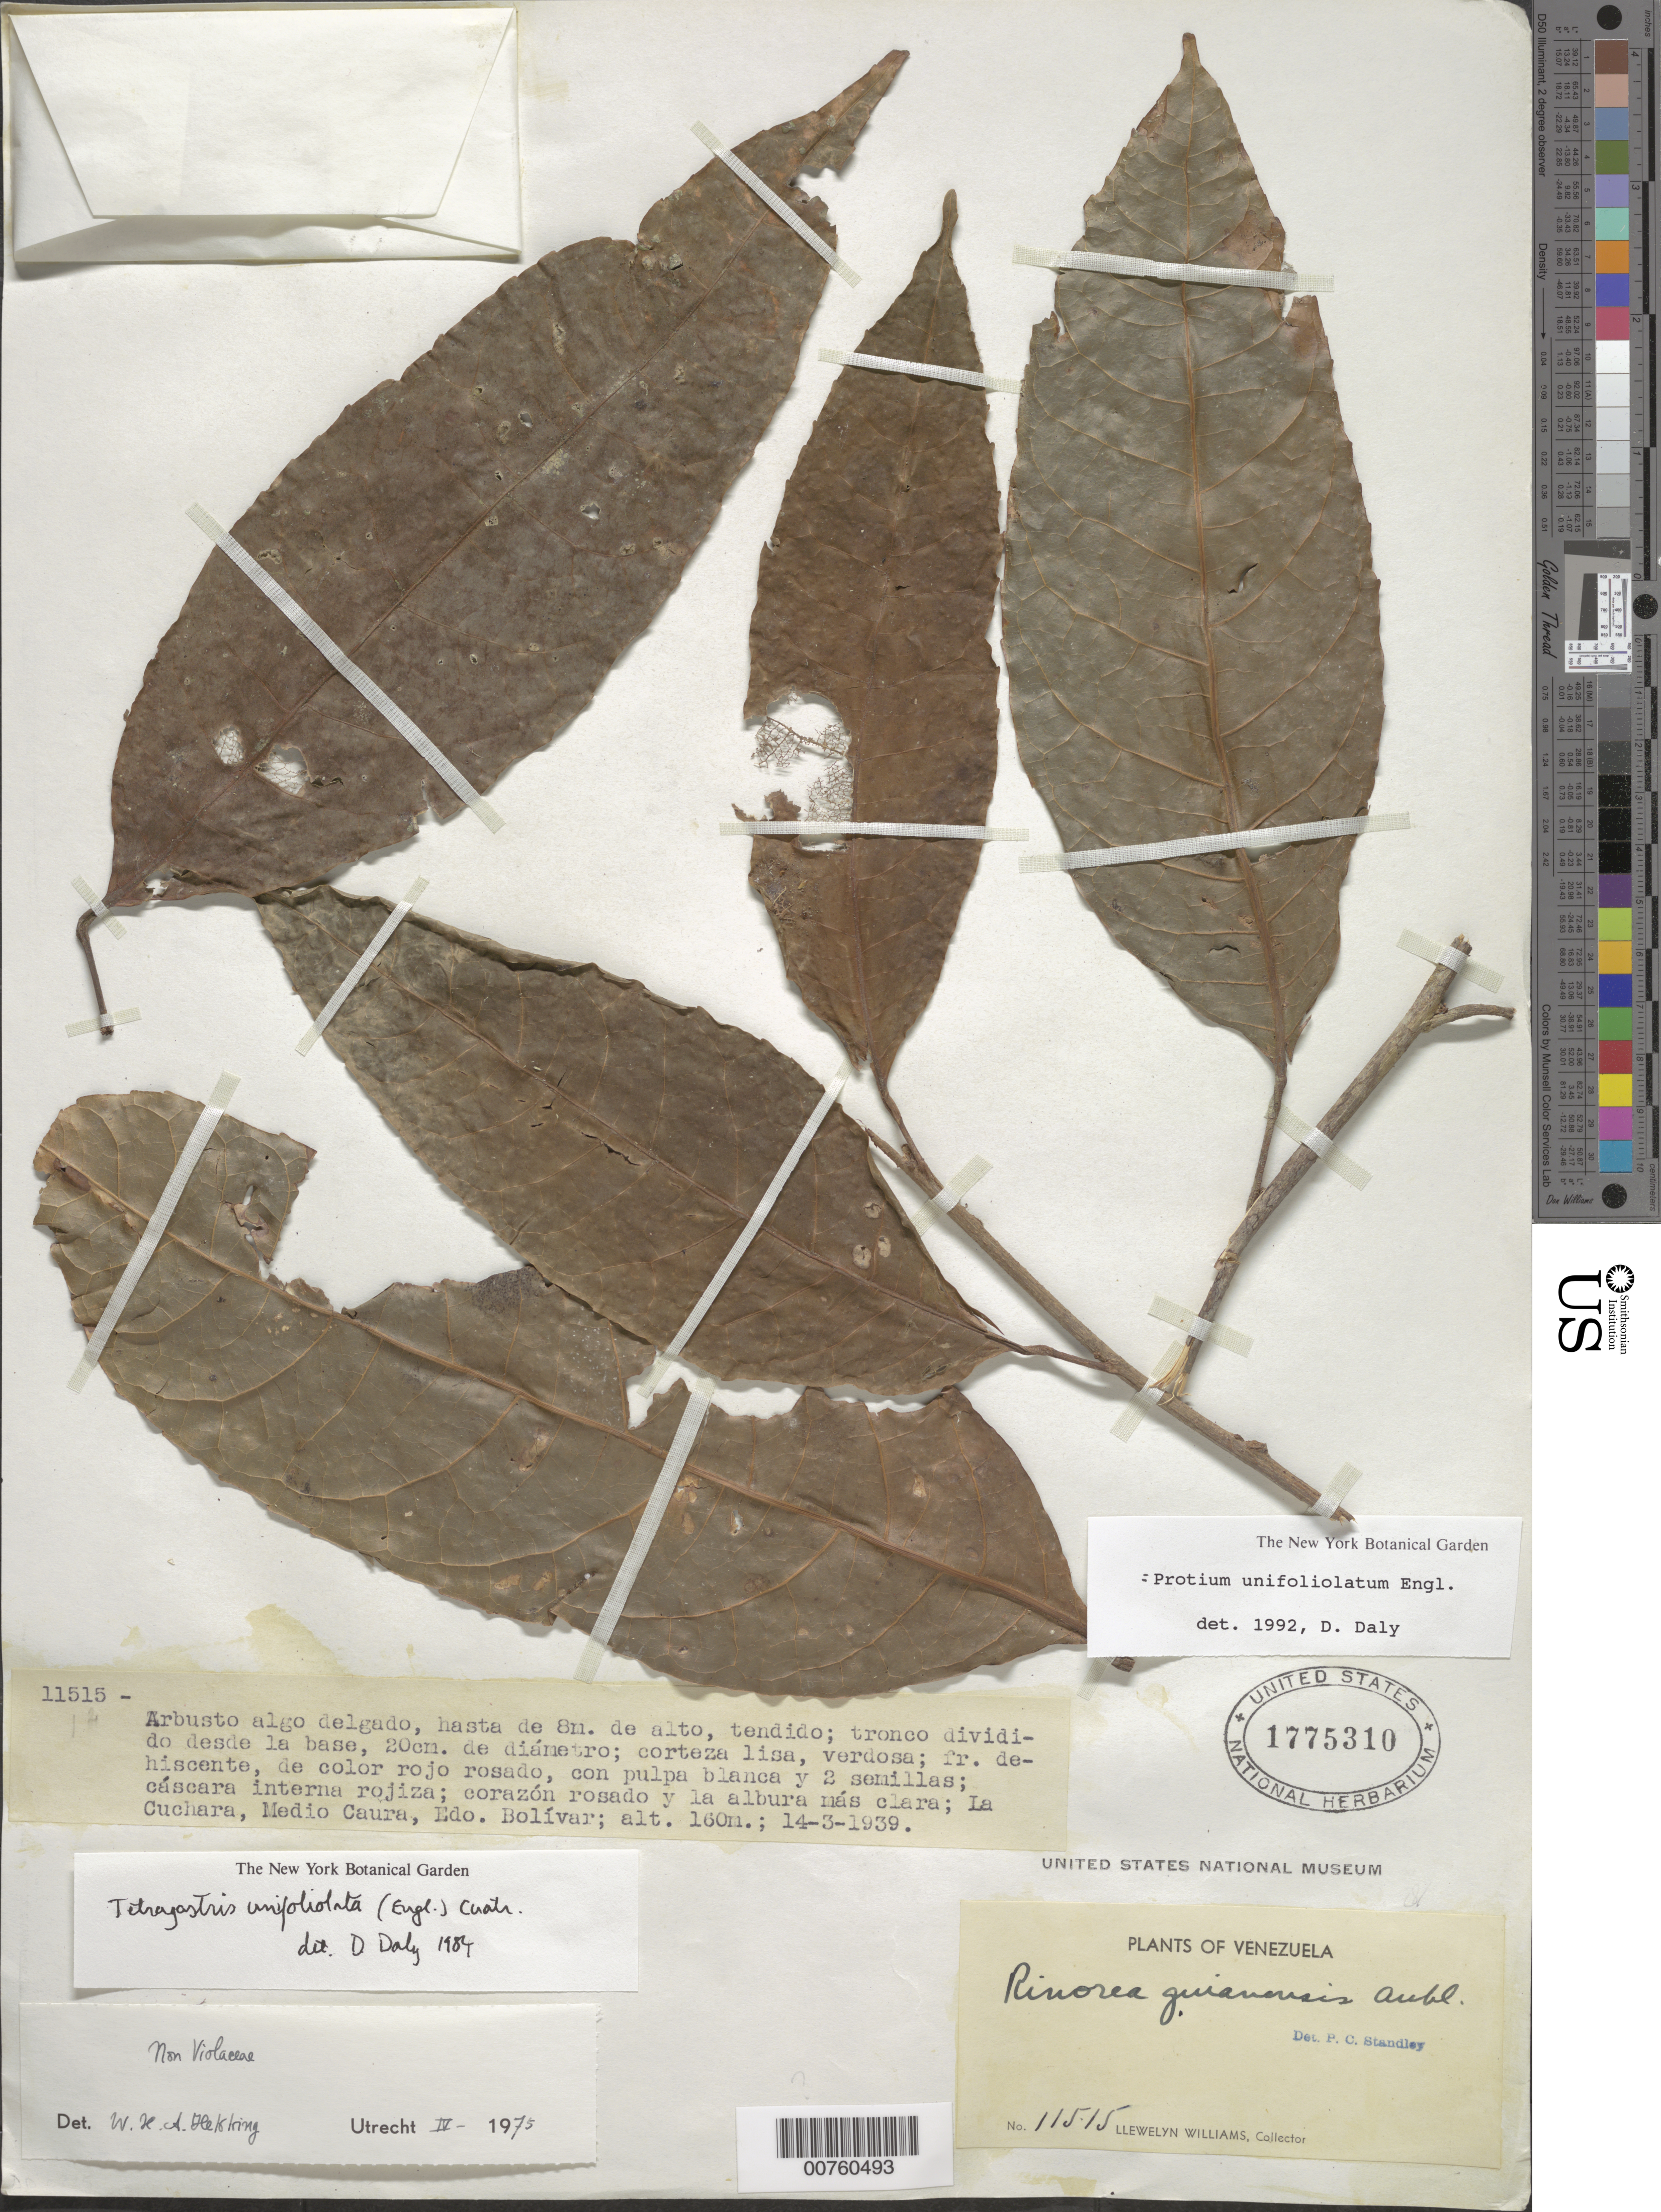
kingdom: Plantae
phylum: Tracheophyta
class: Magnoliopsida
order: Sapindales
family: Burseraceae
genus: Protium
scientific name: Protium unifoliolatum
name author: Engl.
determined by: Daly, D. C.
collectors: Ll. Williams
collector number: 11515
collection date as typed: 14-Mar-39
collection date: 1939-03-14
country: Venezuela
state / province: Bolívar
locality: La Cuchara, Medio Caura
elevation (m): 160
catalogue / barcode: US 1775310